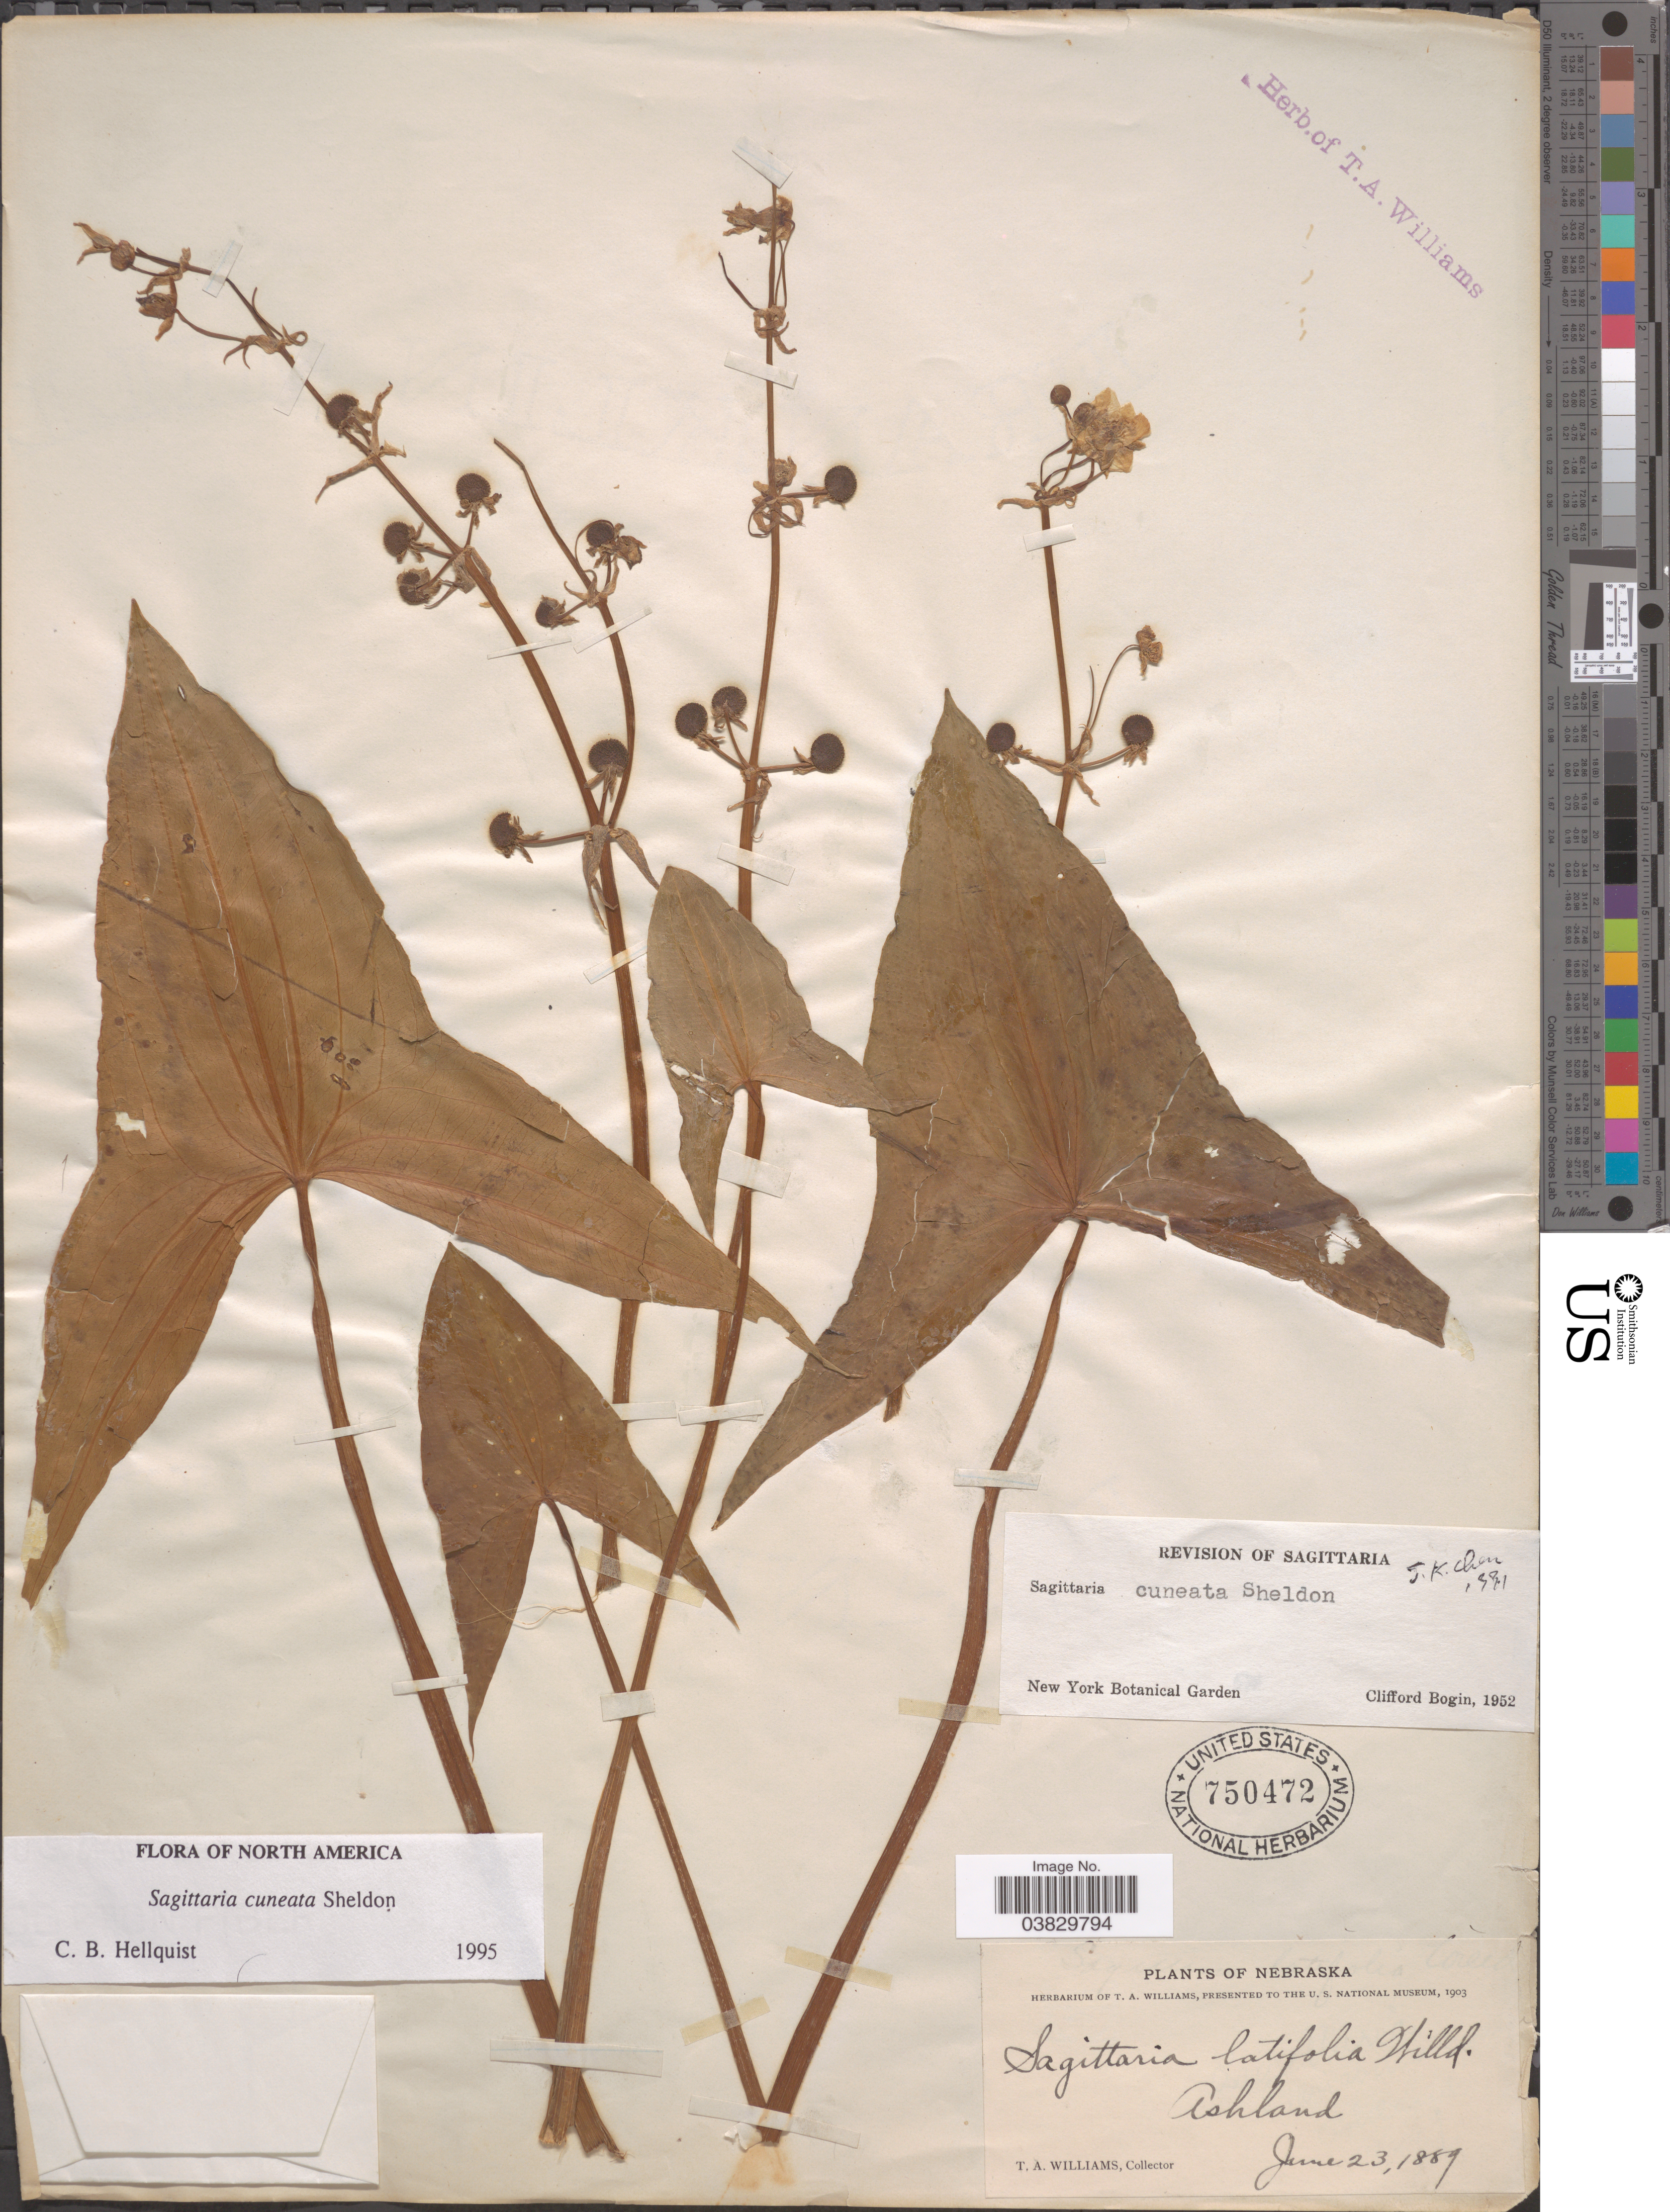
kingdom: Plantae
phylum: Tracheophyta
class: Liliopsida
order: Alismatales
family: Alismataceae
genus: Sagittaria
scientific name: Sagittaria cuneata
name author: E. Sheld.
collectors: T. Williams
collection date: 1889-06-23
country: United States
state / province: Nebraska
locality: Ashland.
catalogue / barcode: US 750472